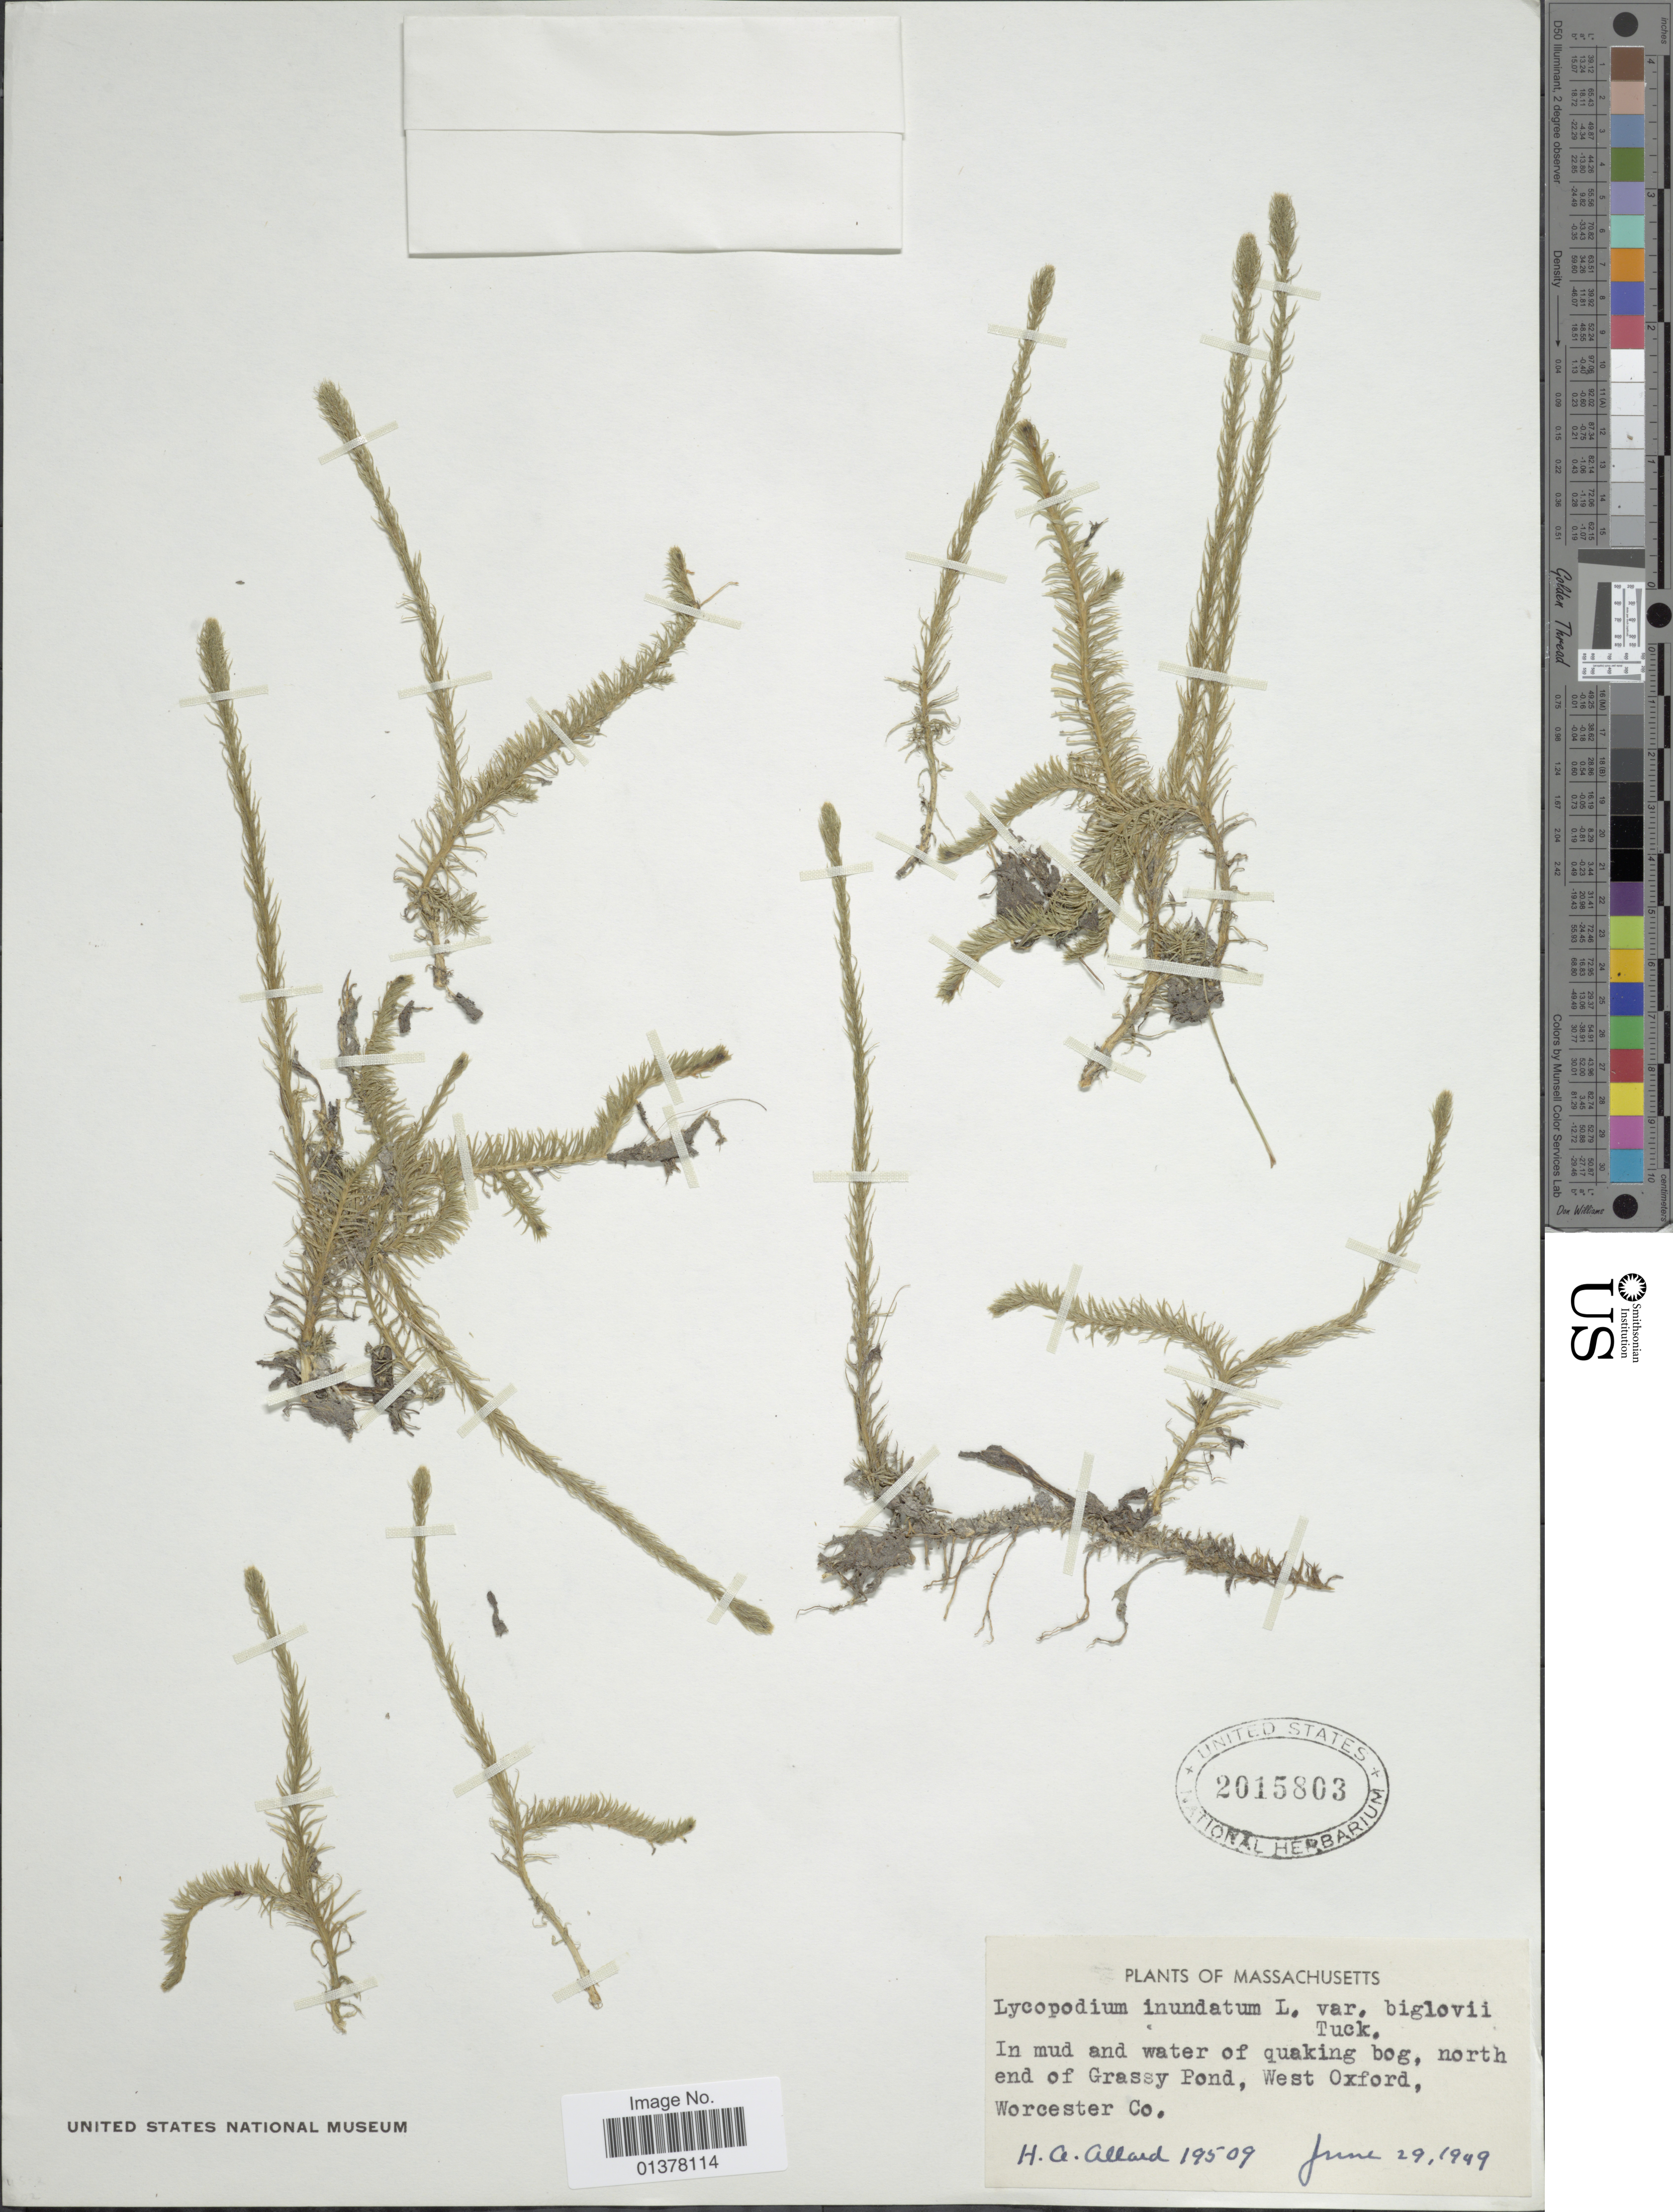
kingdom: Plantae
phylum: Tracheophyta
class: Lycopodiopsida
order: Lycopodiales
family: Lycopodiaceae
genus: Lycopodiella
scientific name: Lycopodiella appressa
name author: (Chapm.) Cranfill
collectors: H. A. Allard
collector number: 19509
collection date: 1949-06-29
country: United States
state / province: Massachusetts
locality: In mud and water of Quaking bog, north end of Grassy Pond, West Oxford, Worcester Co.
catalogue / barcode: US 2015803